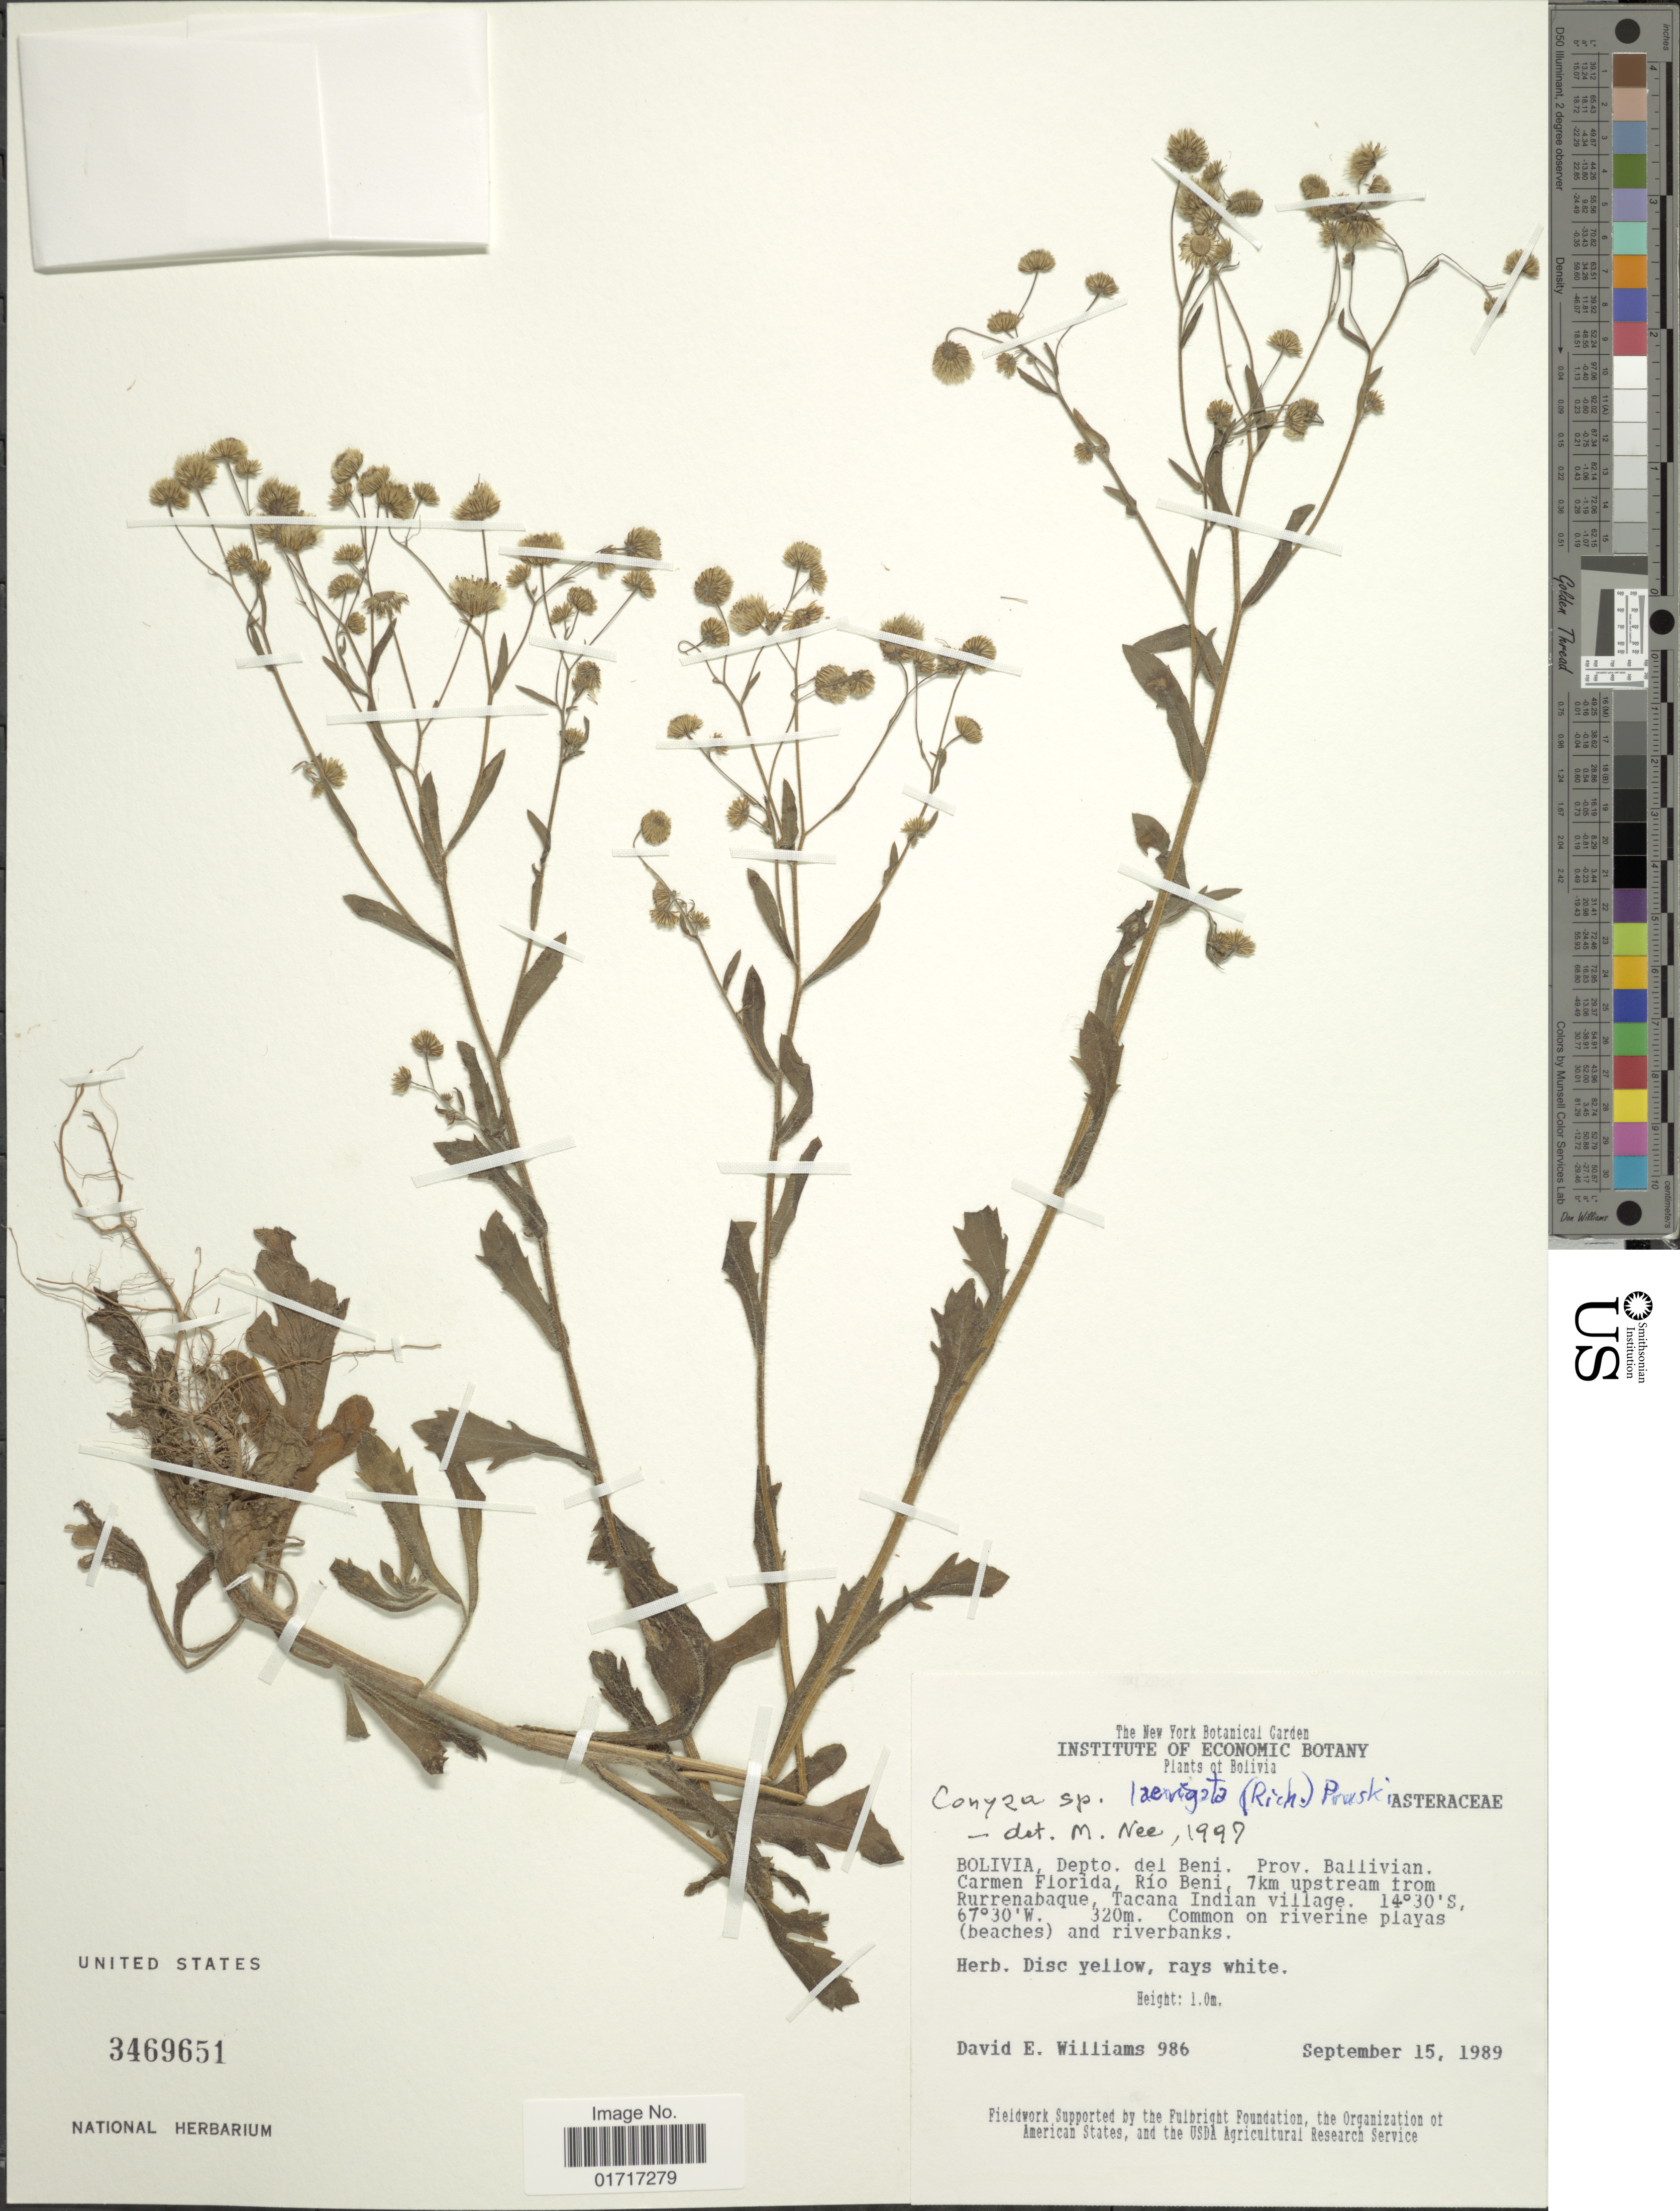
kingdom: Plantae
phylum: Tracheophyta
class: Magnoliopsida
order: Asterales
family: Asteraceae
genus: Conyza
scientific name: Conyza laevigata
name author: (Rich.) Pruski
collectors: D. E. Williams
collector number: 986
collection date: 1989-09-15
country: Bolivia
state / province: Beni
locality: Bolivia: Depto. del Beni, Prov. Ballivian, Carmen Florida, Rio Beni, 7 km upstream from Rurrenabaque, Tacana Indian village.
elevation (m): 320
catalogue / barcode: US 3469651